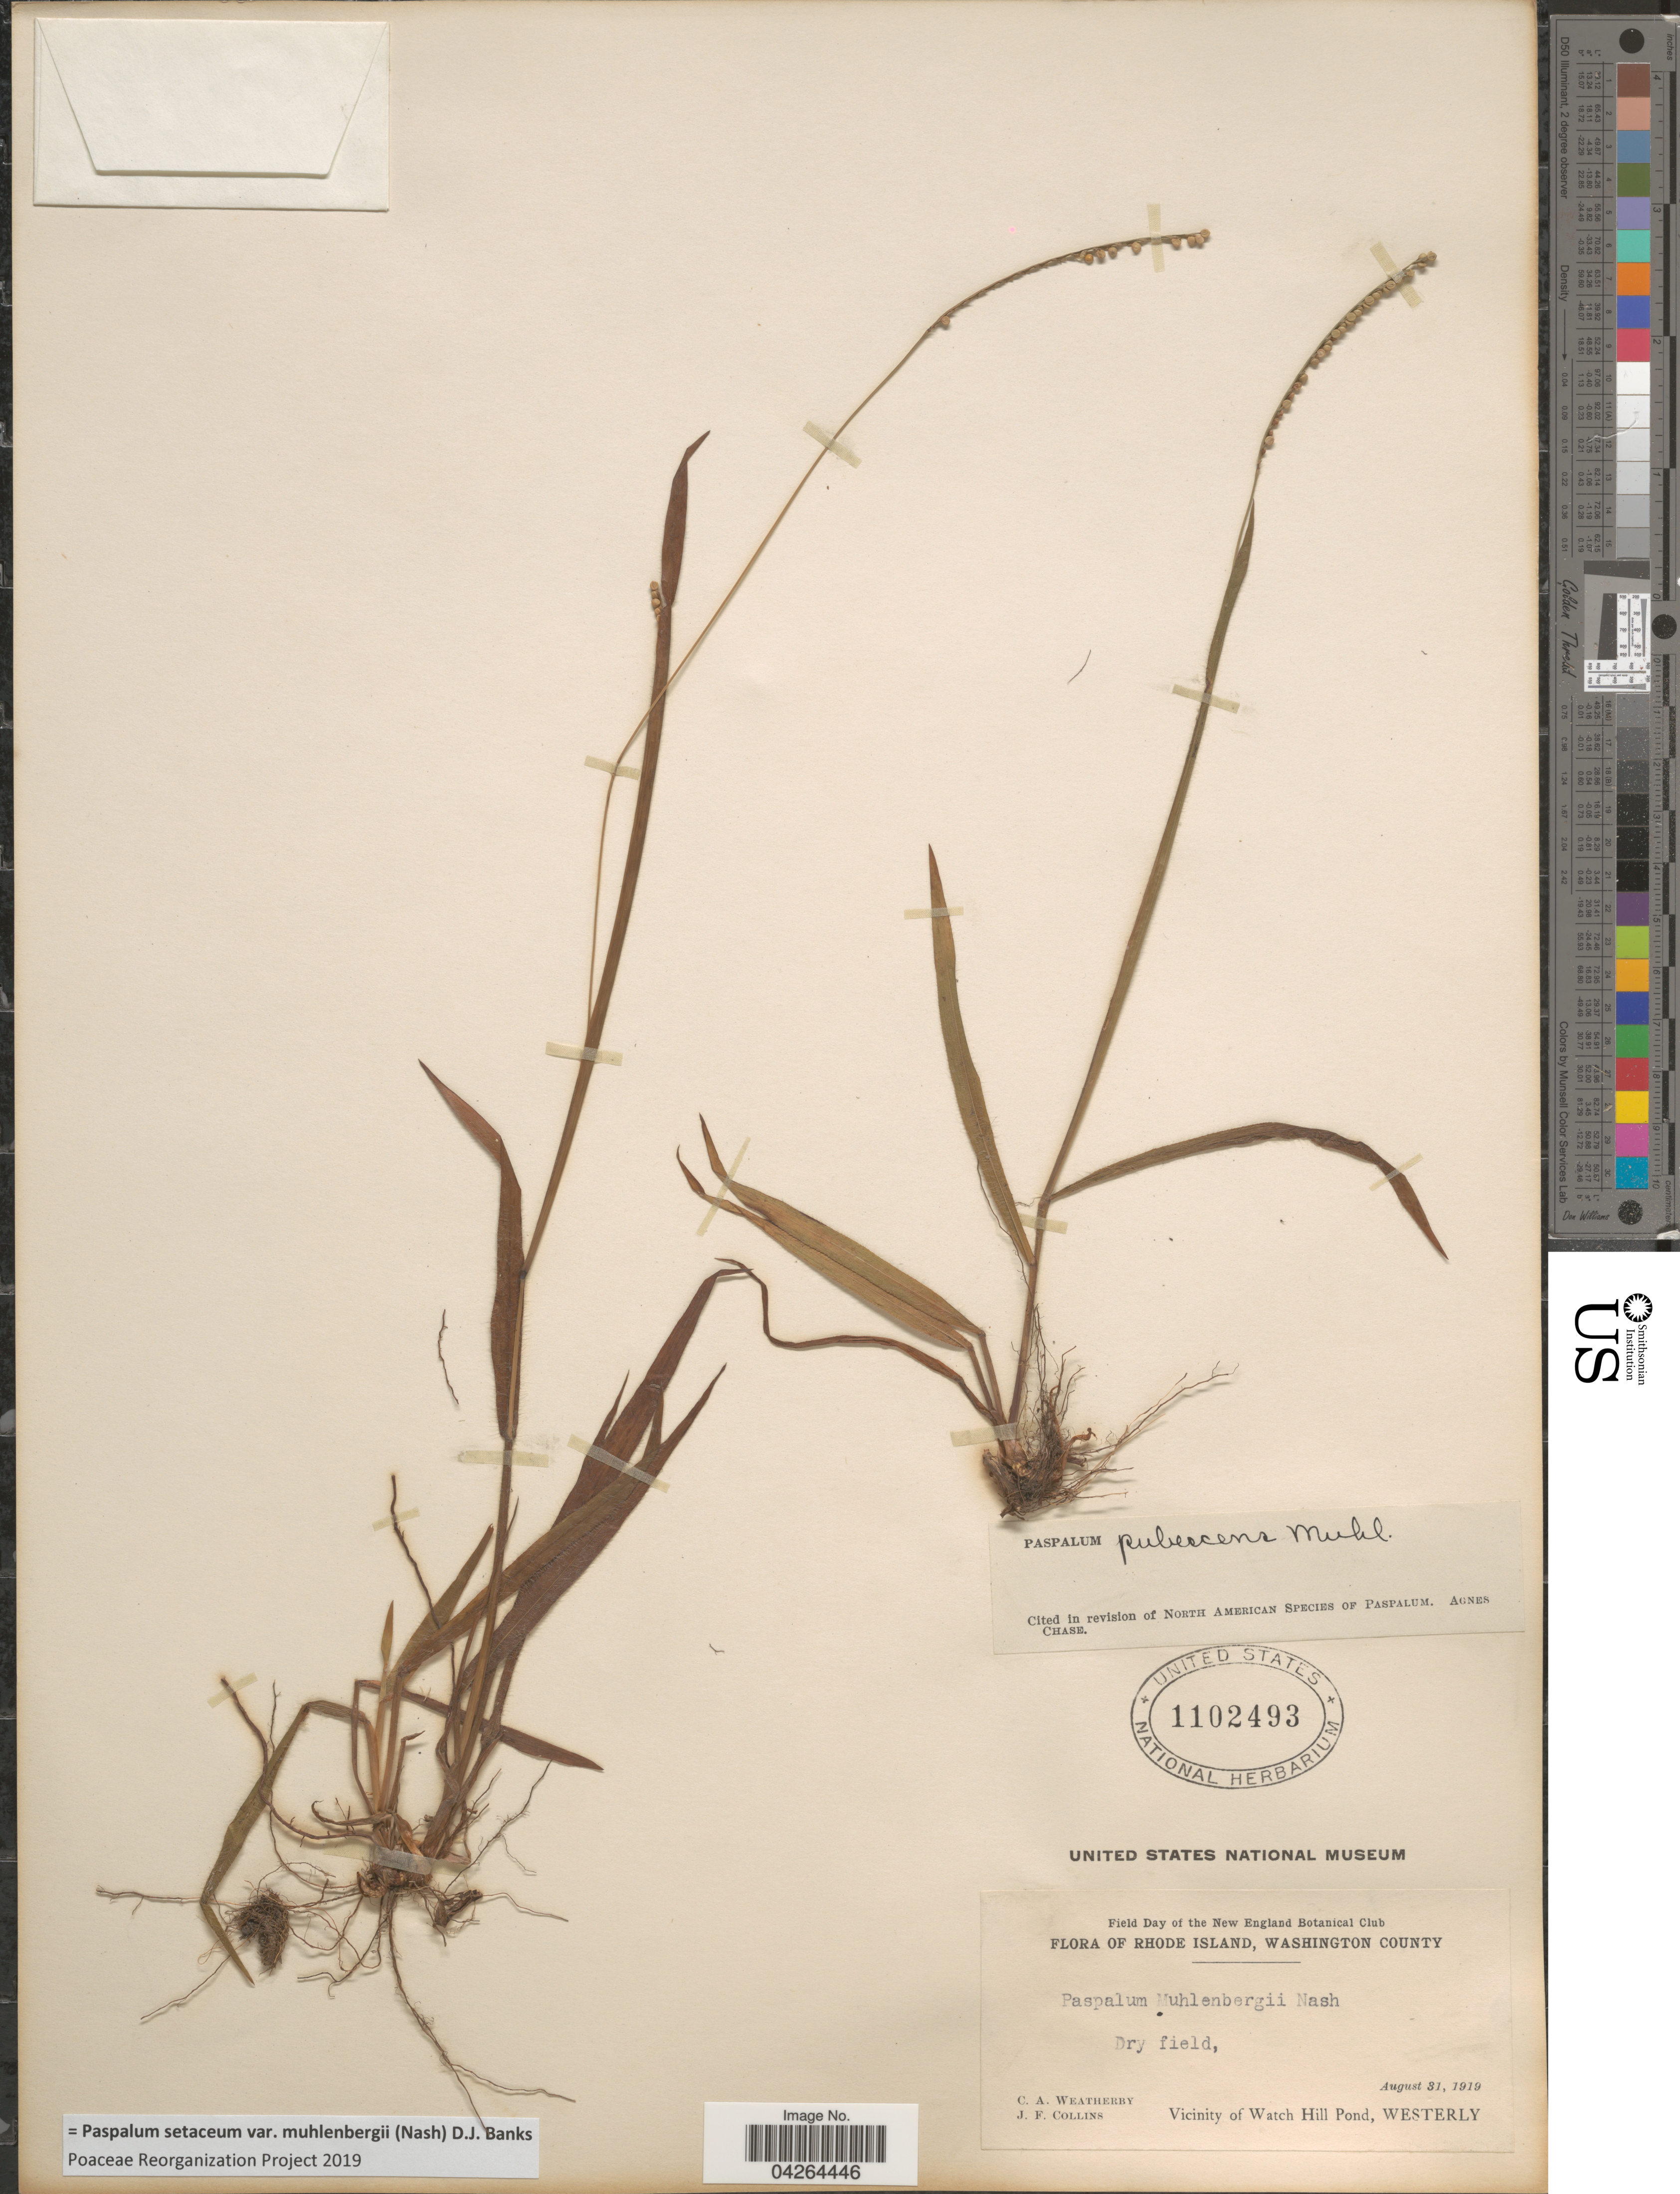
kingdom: Plantae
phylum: Tracheophyta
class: Liliopsida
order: Poales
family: Poaceae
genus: Paspalum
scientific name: Paspalum setaceum var. muhlenbergii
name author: (Nash) D.J. Banks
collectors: C. A. Weatherby & J. Collins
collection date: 1919-08-31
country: United States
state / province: Rhode Island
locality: Rhode Island, Washington County. Dry field, Vicinity of Watch Hill Pond, Westerly.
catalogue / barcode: US 1102493